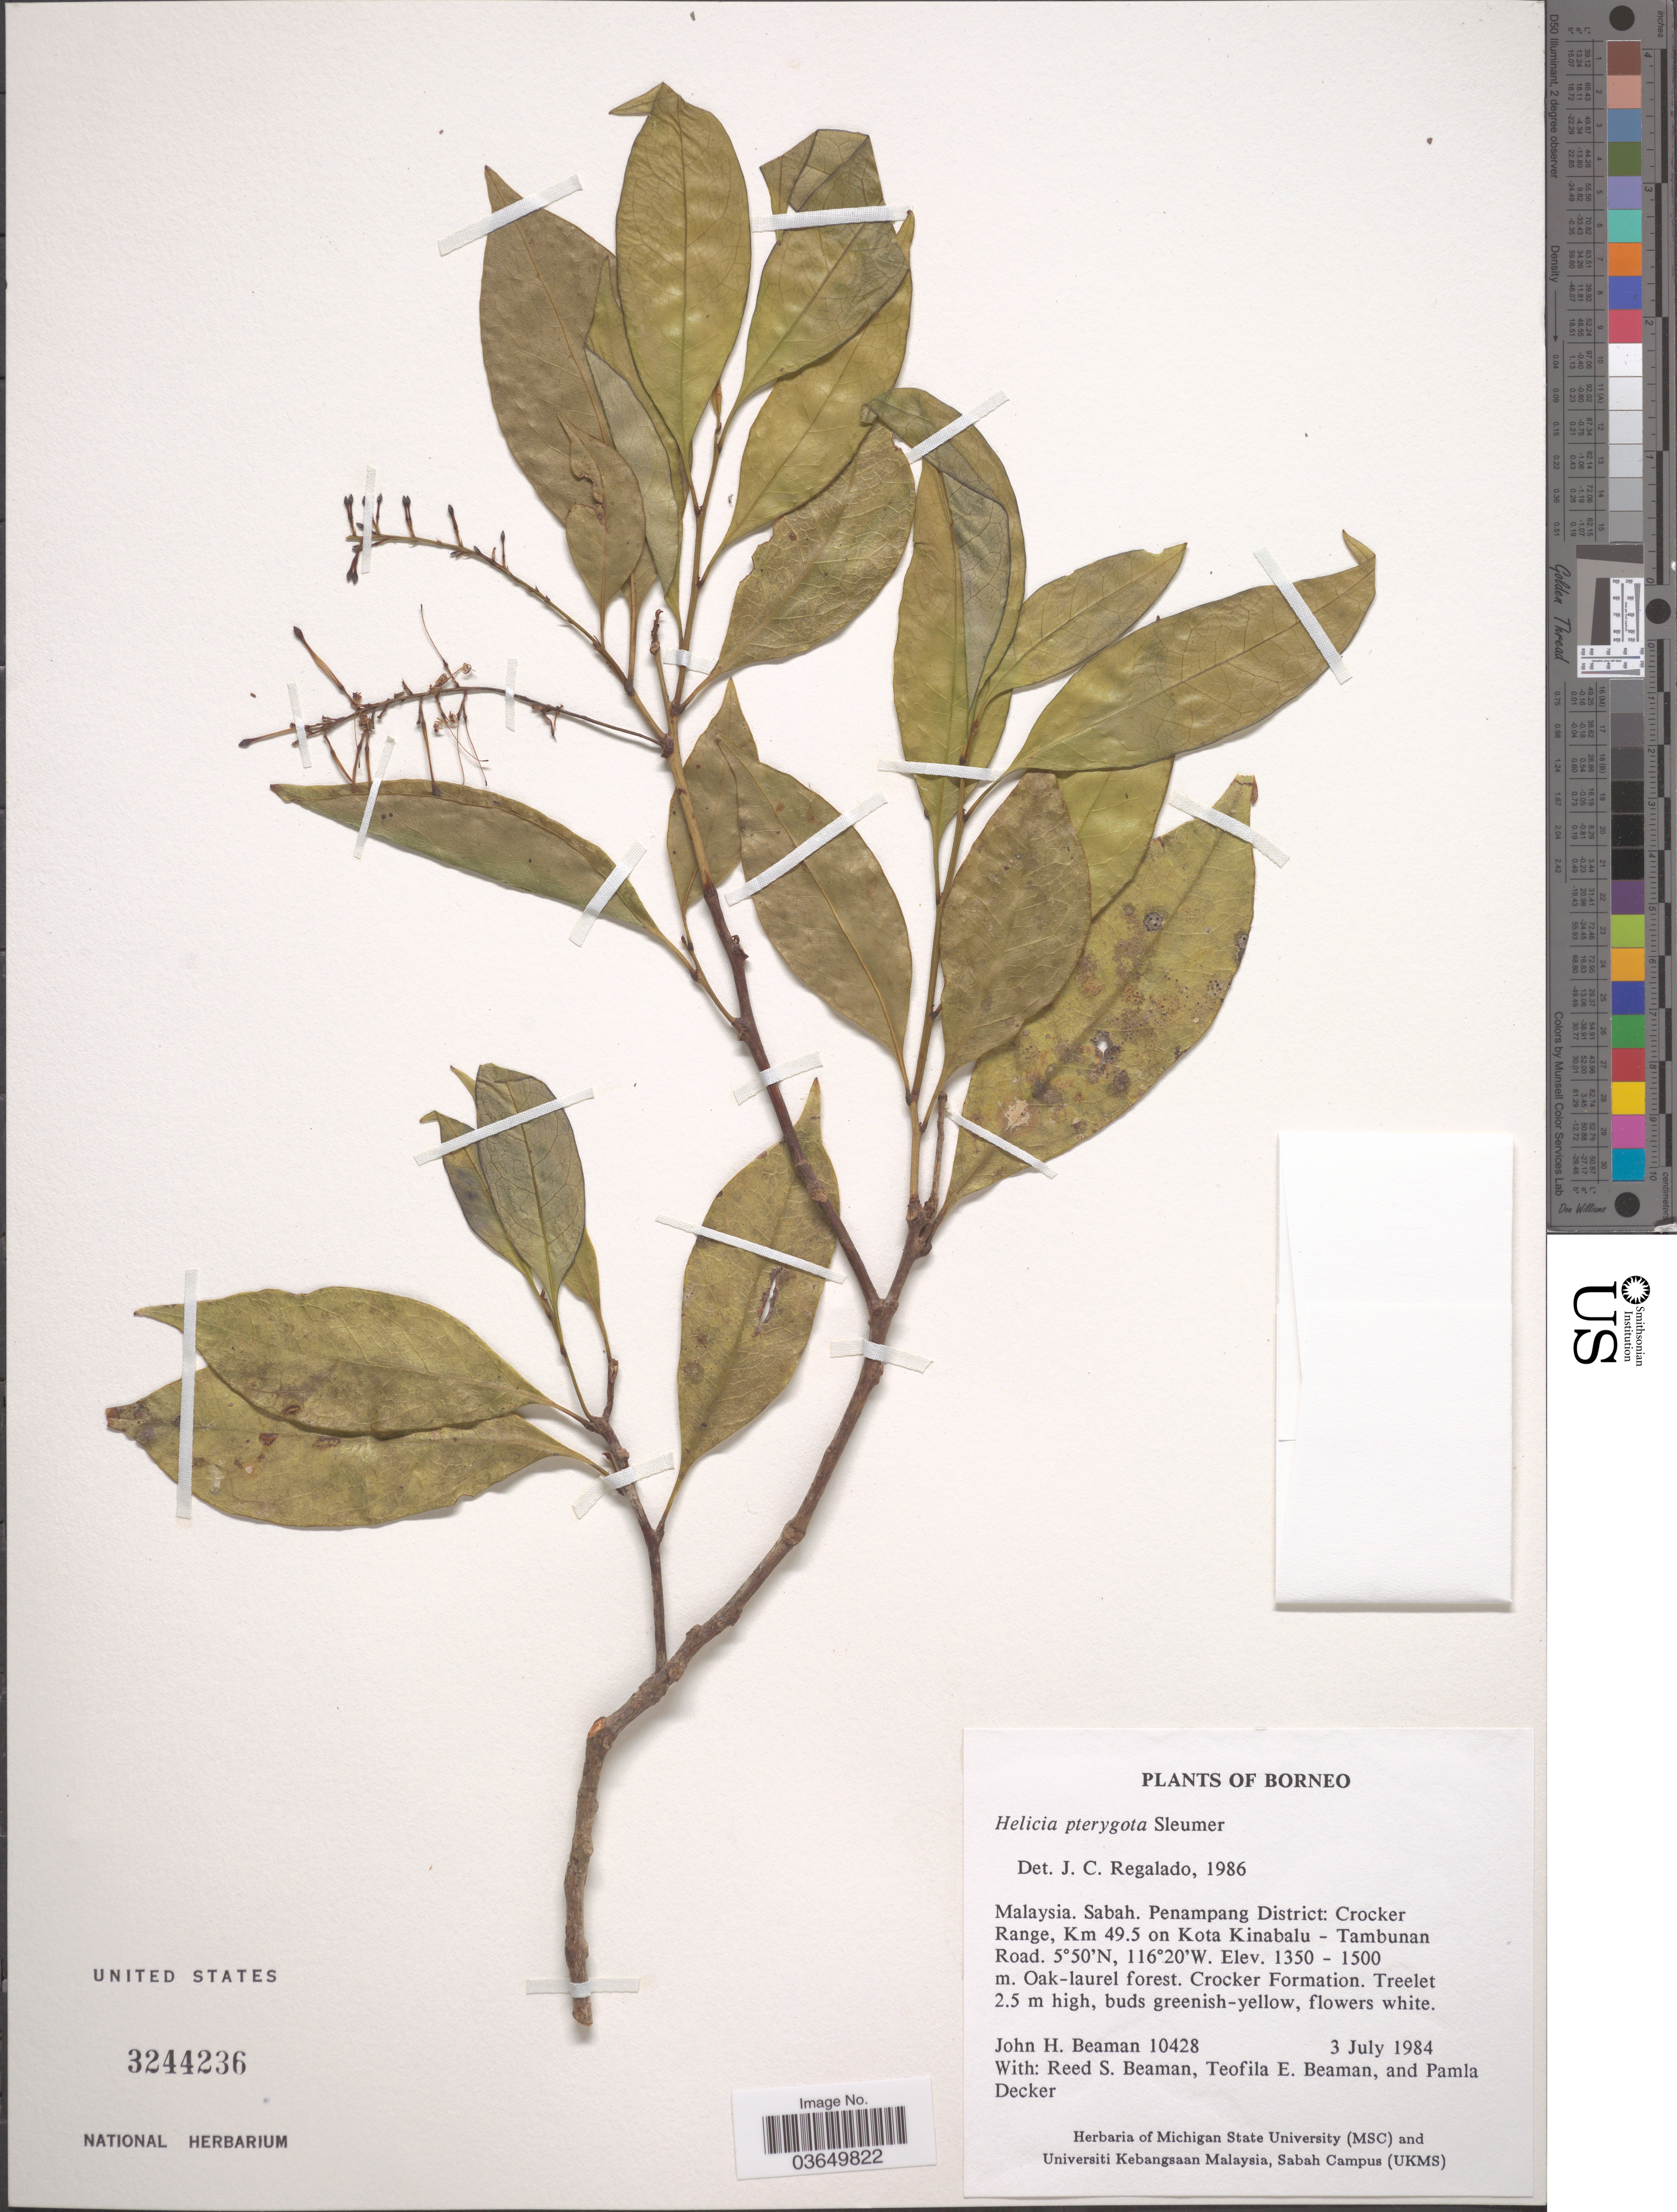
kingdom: Plantae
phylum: Tracheophyta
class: Magnoliopsida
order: Proteales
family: Proteaceae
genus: Helicia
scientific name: Helicia pterygota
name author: Sleumer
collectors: J. H. Beaman, R. S. Beaman, T. E. Beaman & P. Decker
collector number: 10428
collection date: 1984-07-03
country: Malaysia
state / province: Sabah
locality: Borneo. Penampang District: Crocker Range, Km 49.5 on Kota Kinabalu - Tambunan Road.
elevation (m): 1350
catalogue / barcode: US 3244236